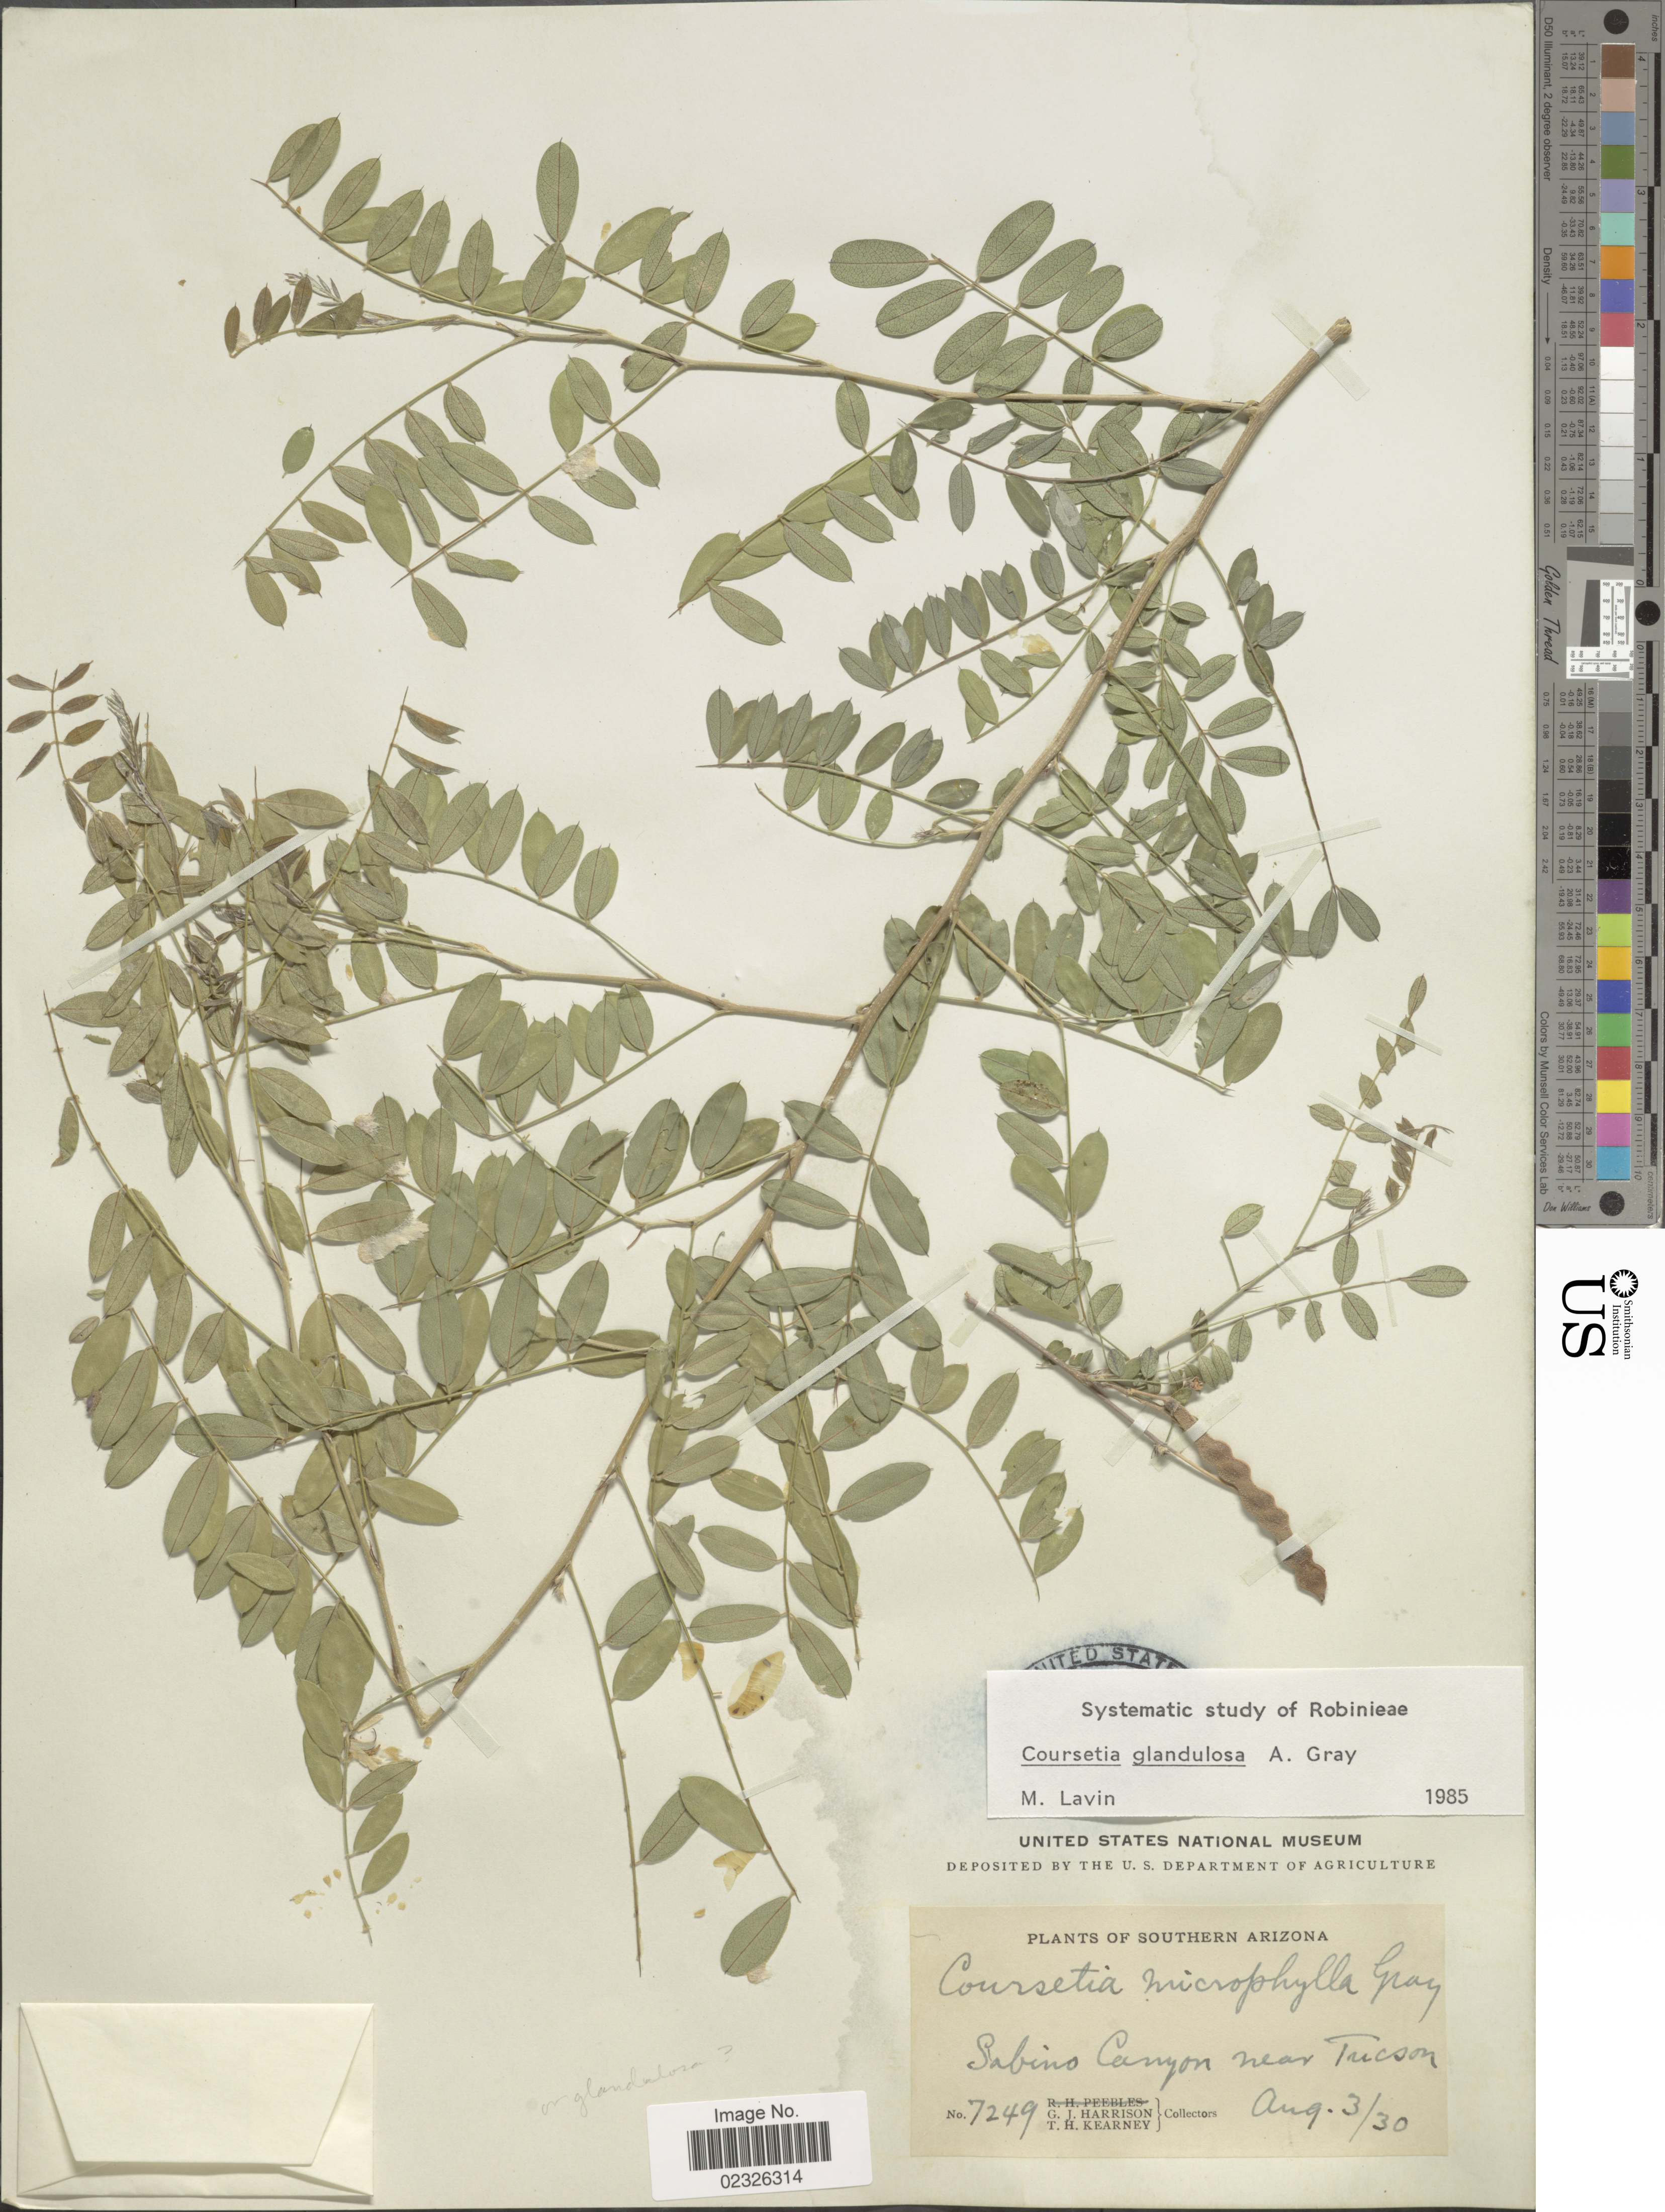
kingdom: Plantae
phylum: Tracheophyta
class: Magnoliopsida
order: Fabales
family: Fabaceae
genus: Coursetia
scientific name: Coursetia glandulosa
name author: A. Gray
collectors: G. J. Harrison & T. H. Kearney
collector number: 7249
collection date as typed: Transcribed d/m/y: 3/8/30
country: United States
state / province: Arizona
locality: Southern Arizona. Sabino Canyon near Tucson